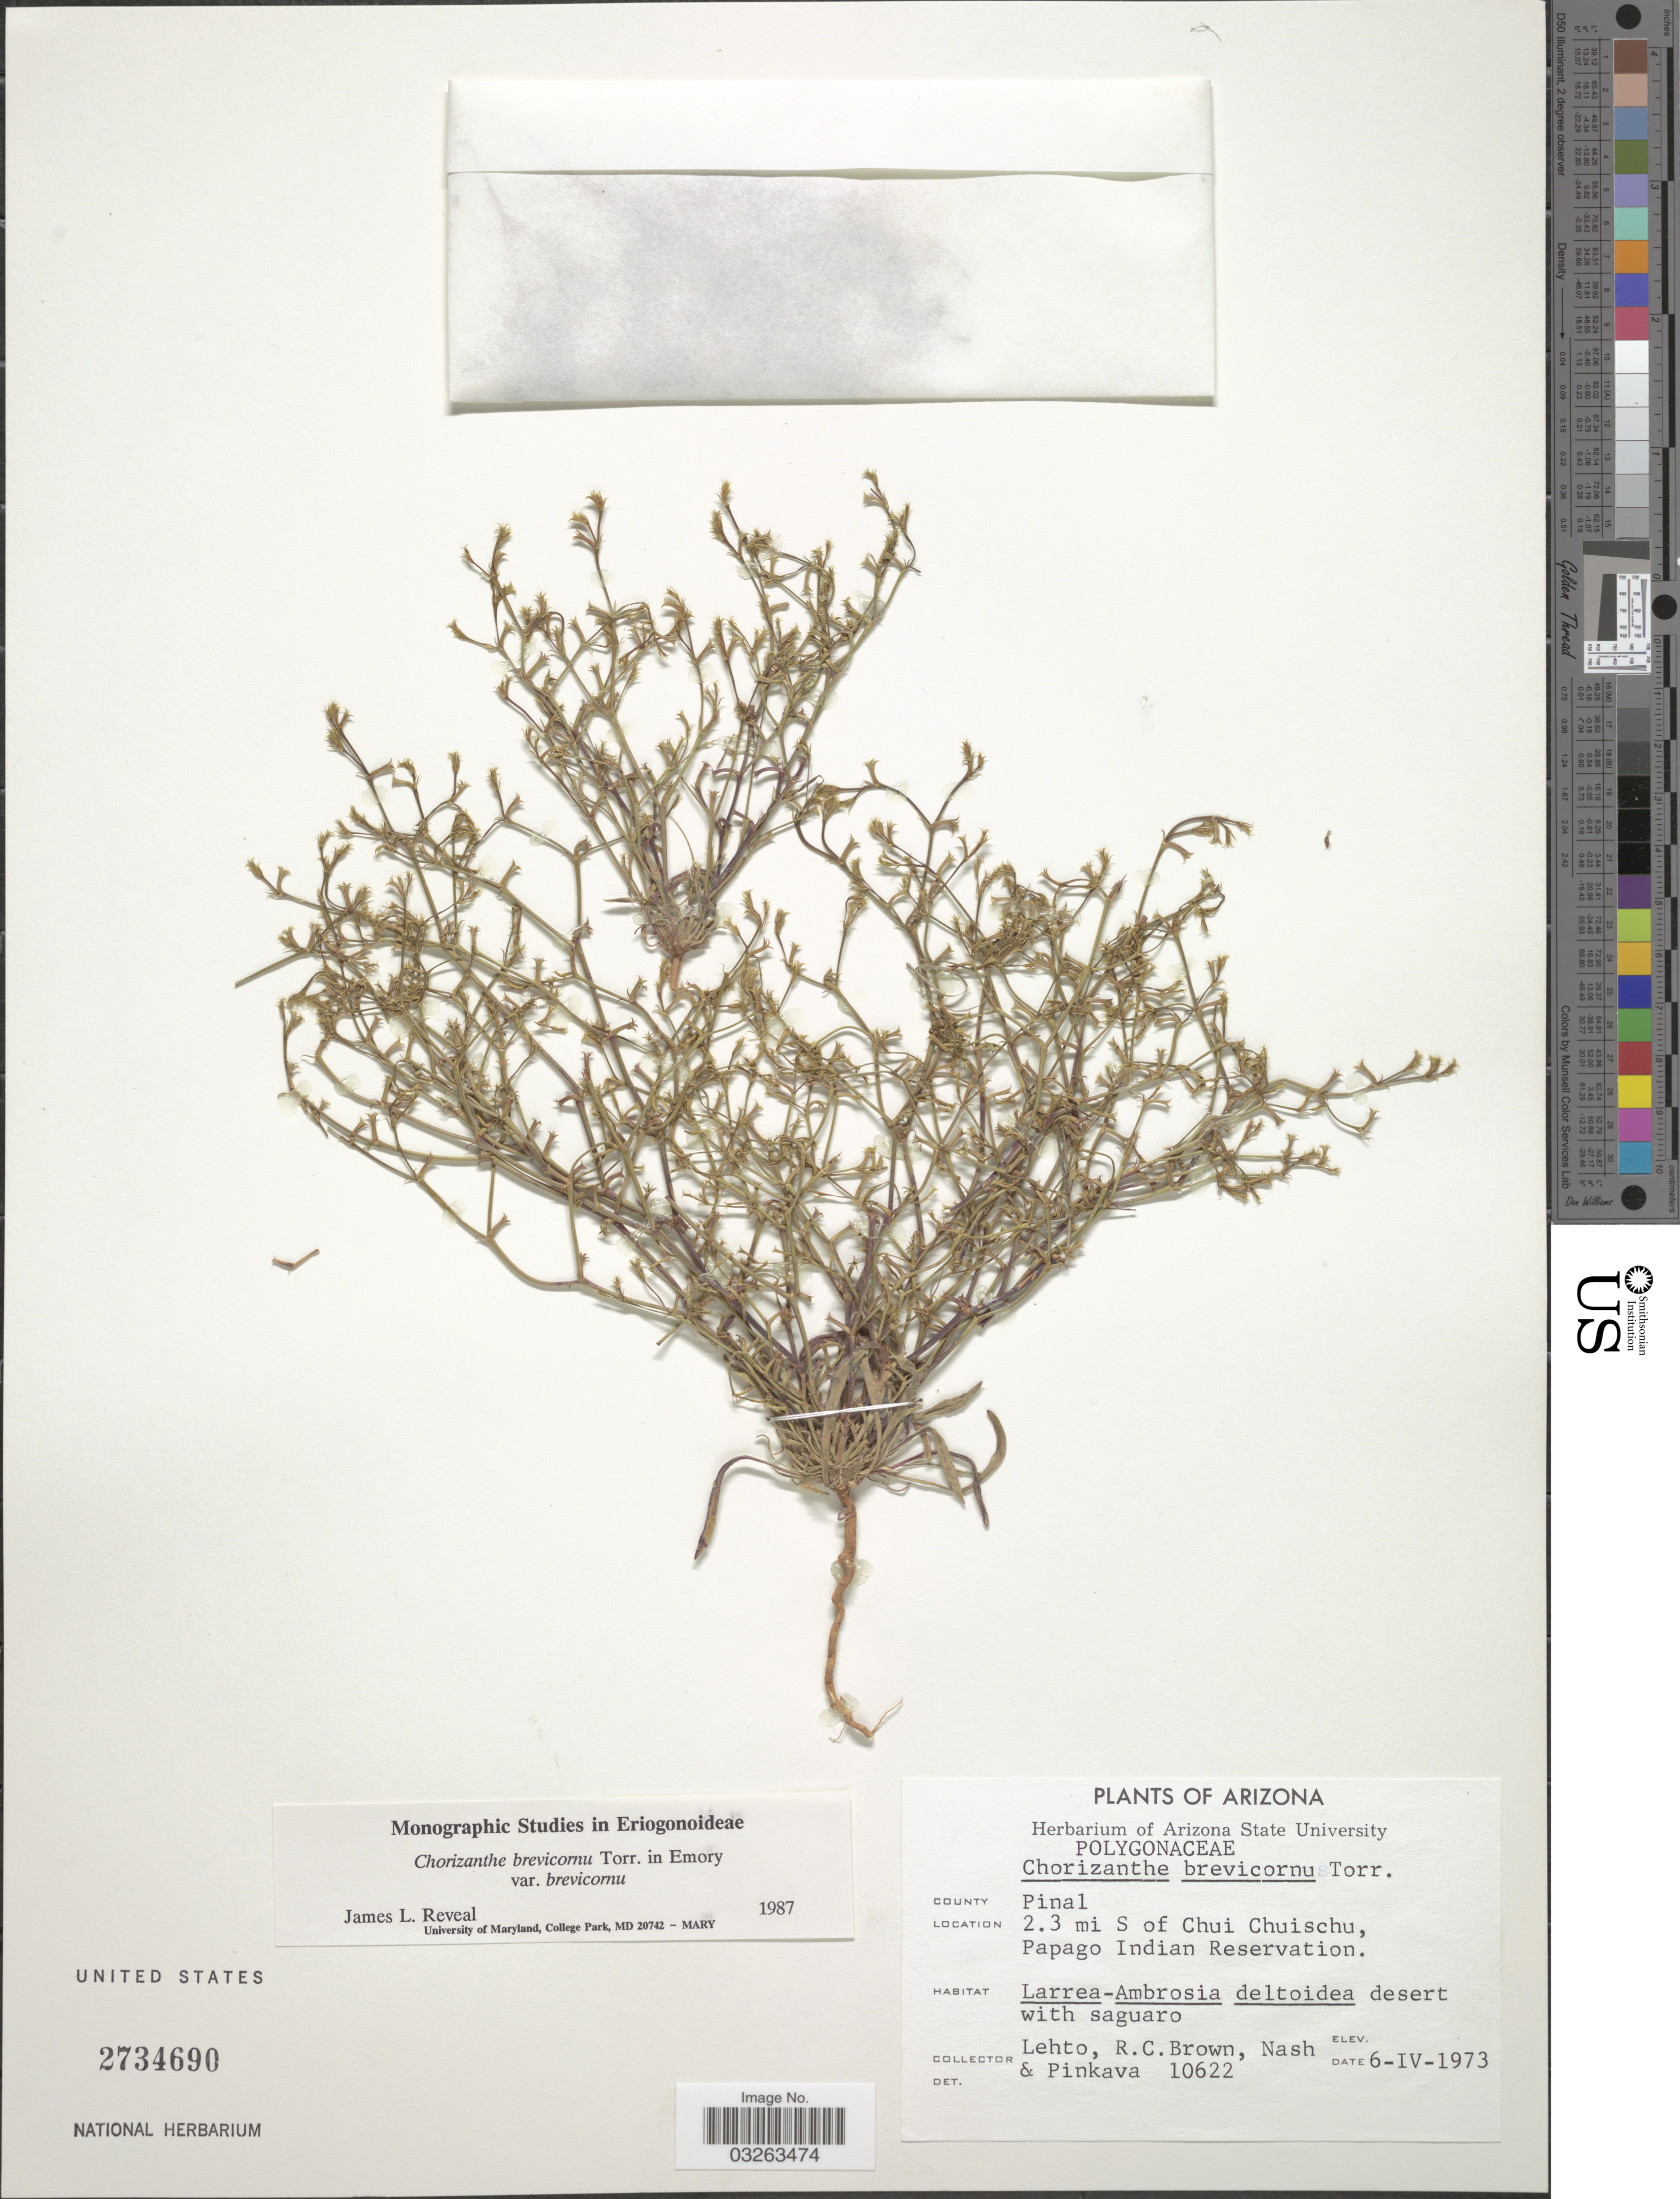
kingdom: Plantae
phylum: Tracheophyta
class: Magnoliopsida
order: Caryophyllales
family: Polygonaceae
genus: Chorizanthe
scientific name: Chorizanthe brevicornu var. brevicornu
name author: Torr.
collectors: -. Lehto, R. C. Brown, -- Nash & -. Pinkava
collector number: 10622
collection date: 1973-04-06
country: United States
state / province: Arizona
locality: County Pinal. 2.3 mi S of Chui Chuischu, Papago Indian Reservation.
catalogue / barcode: US 2734690